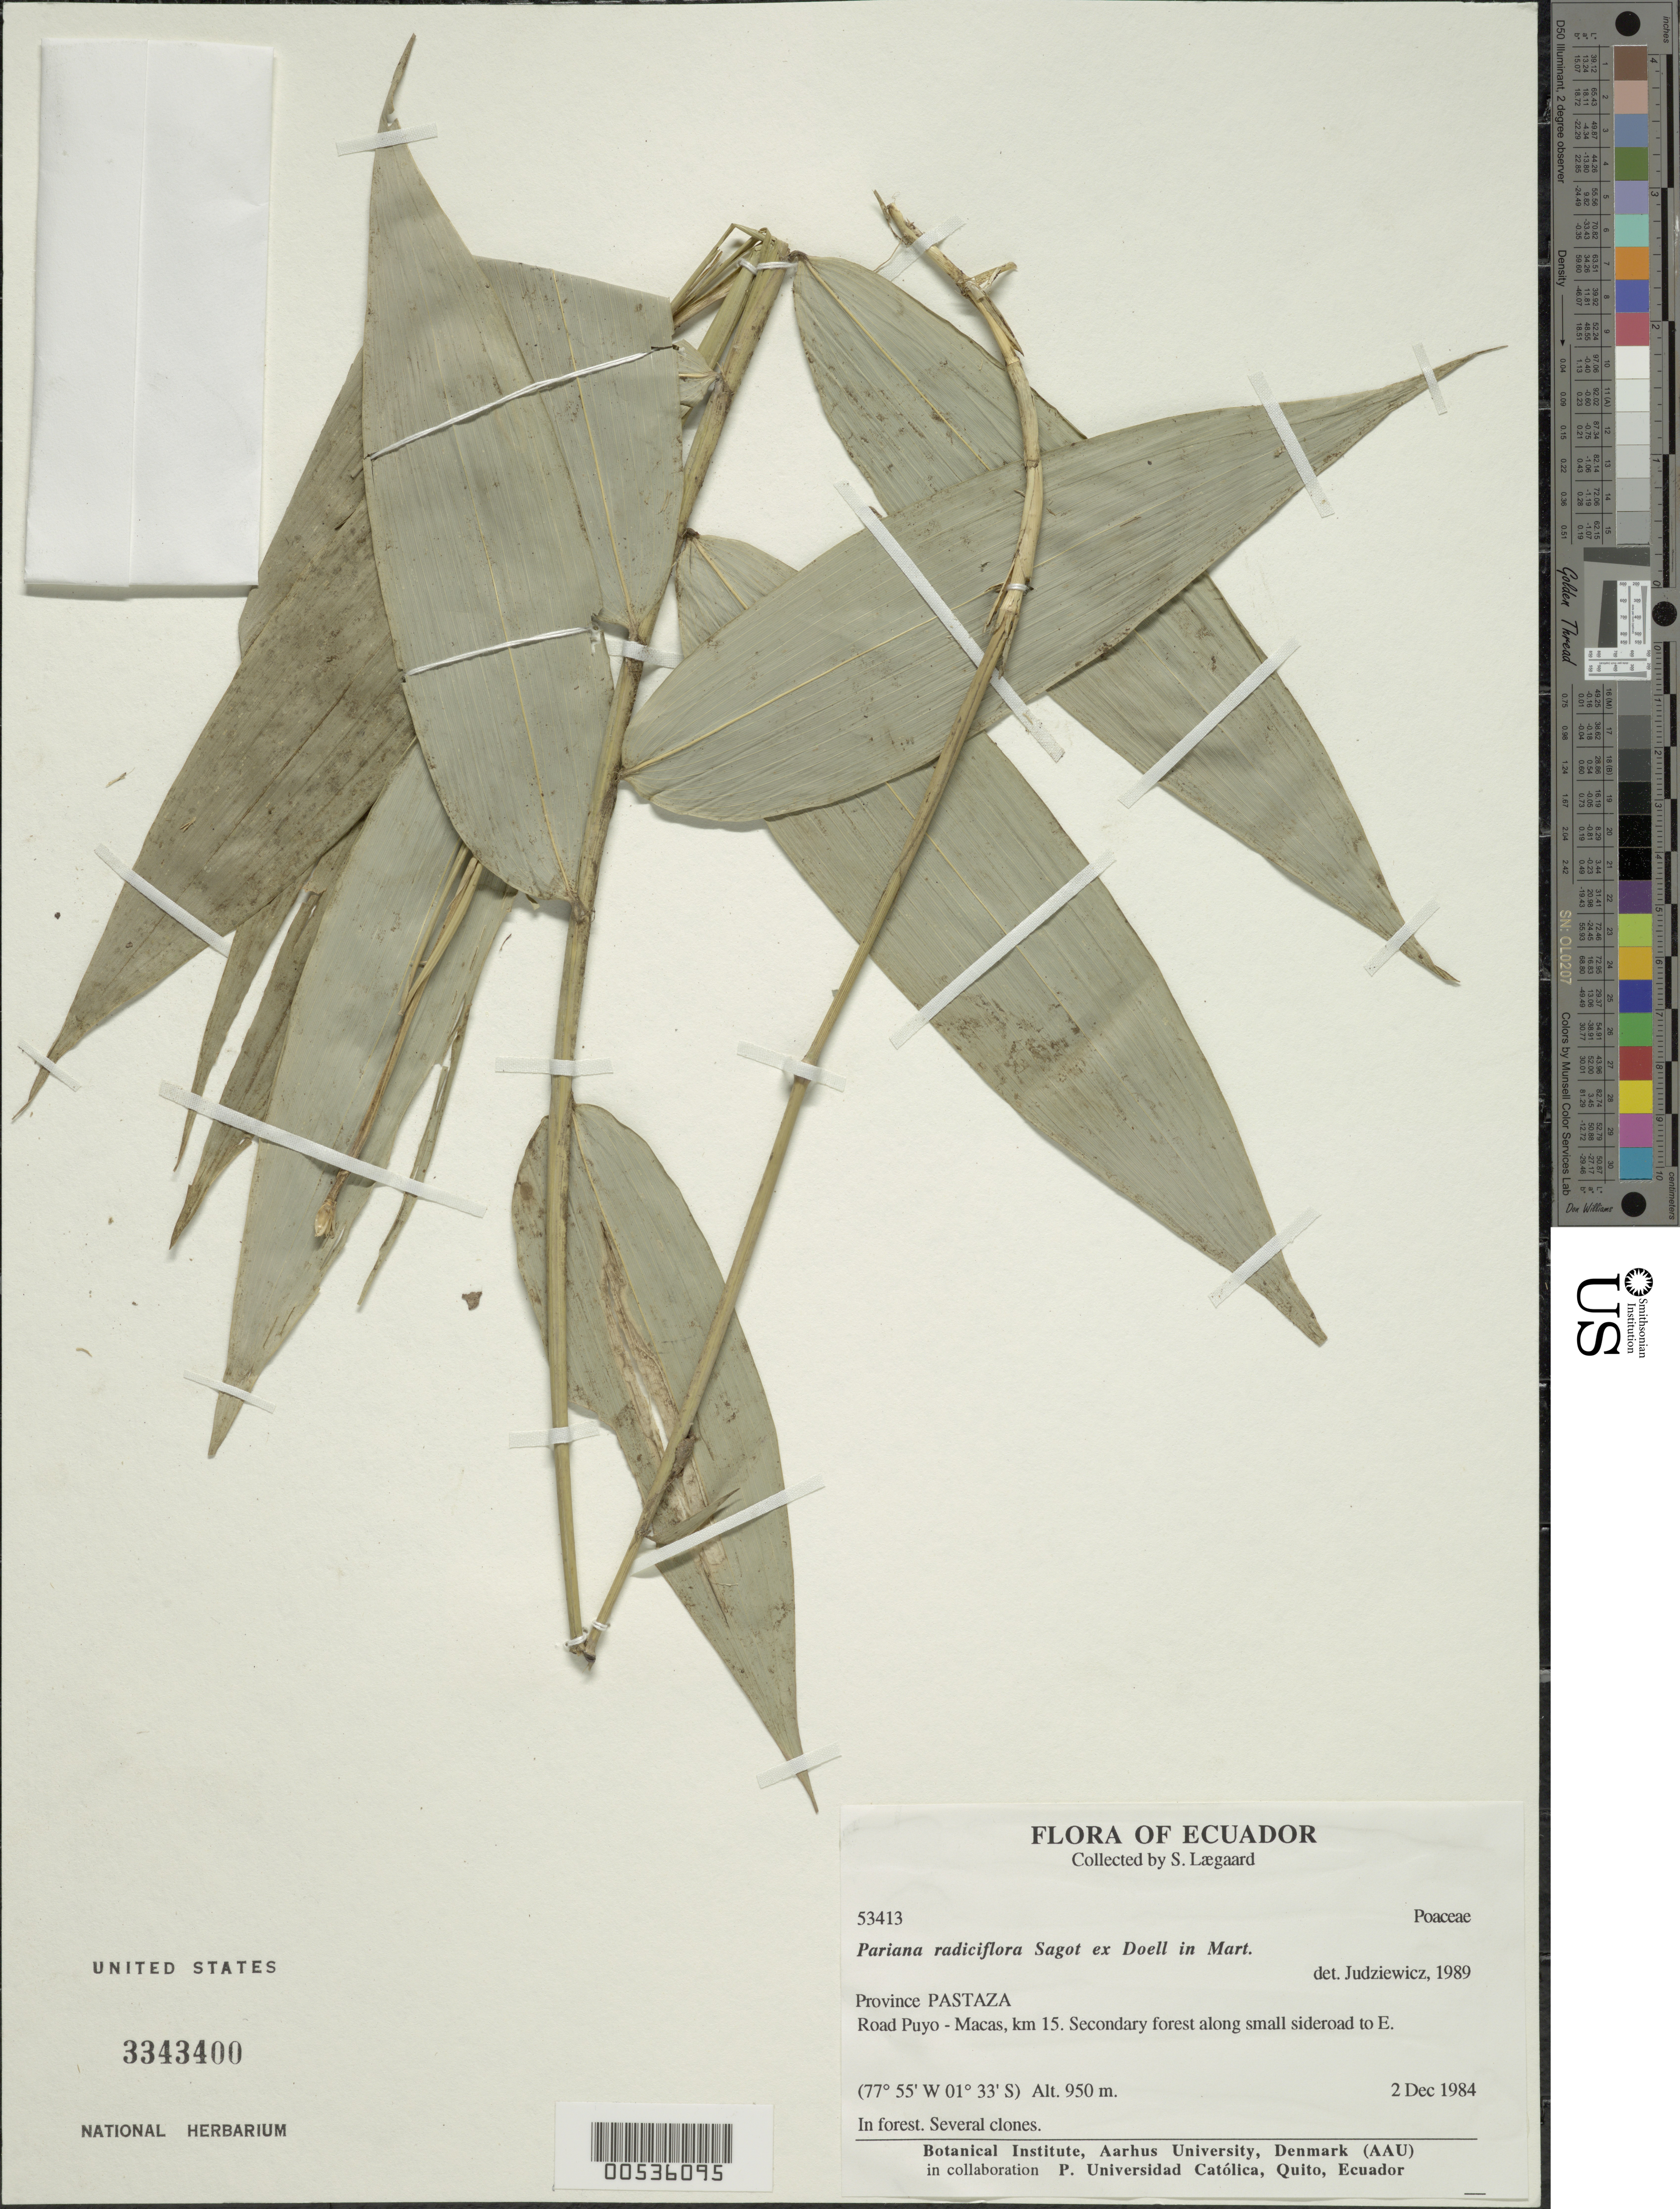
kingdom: Plantae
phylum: Tracheophyta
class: Liliopsida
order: Poales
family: Poaceae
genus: Pariana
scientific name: Pariana radiciflora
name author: Sagot ex Döll in Mart.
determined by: Judziewicz, E. J.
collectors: S. Lægaard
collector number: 53413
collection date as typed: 02 Dec 1984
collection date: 1984-12-02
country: Ecuador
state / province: Pastaza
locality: Road Puyo - macas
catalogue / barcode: US 3343400